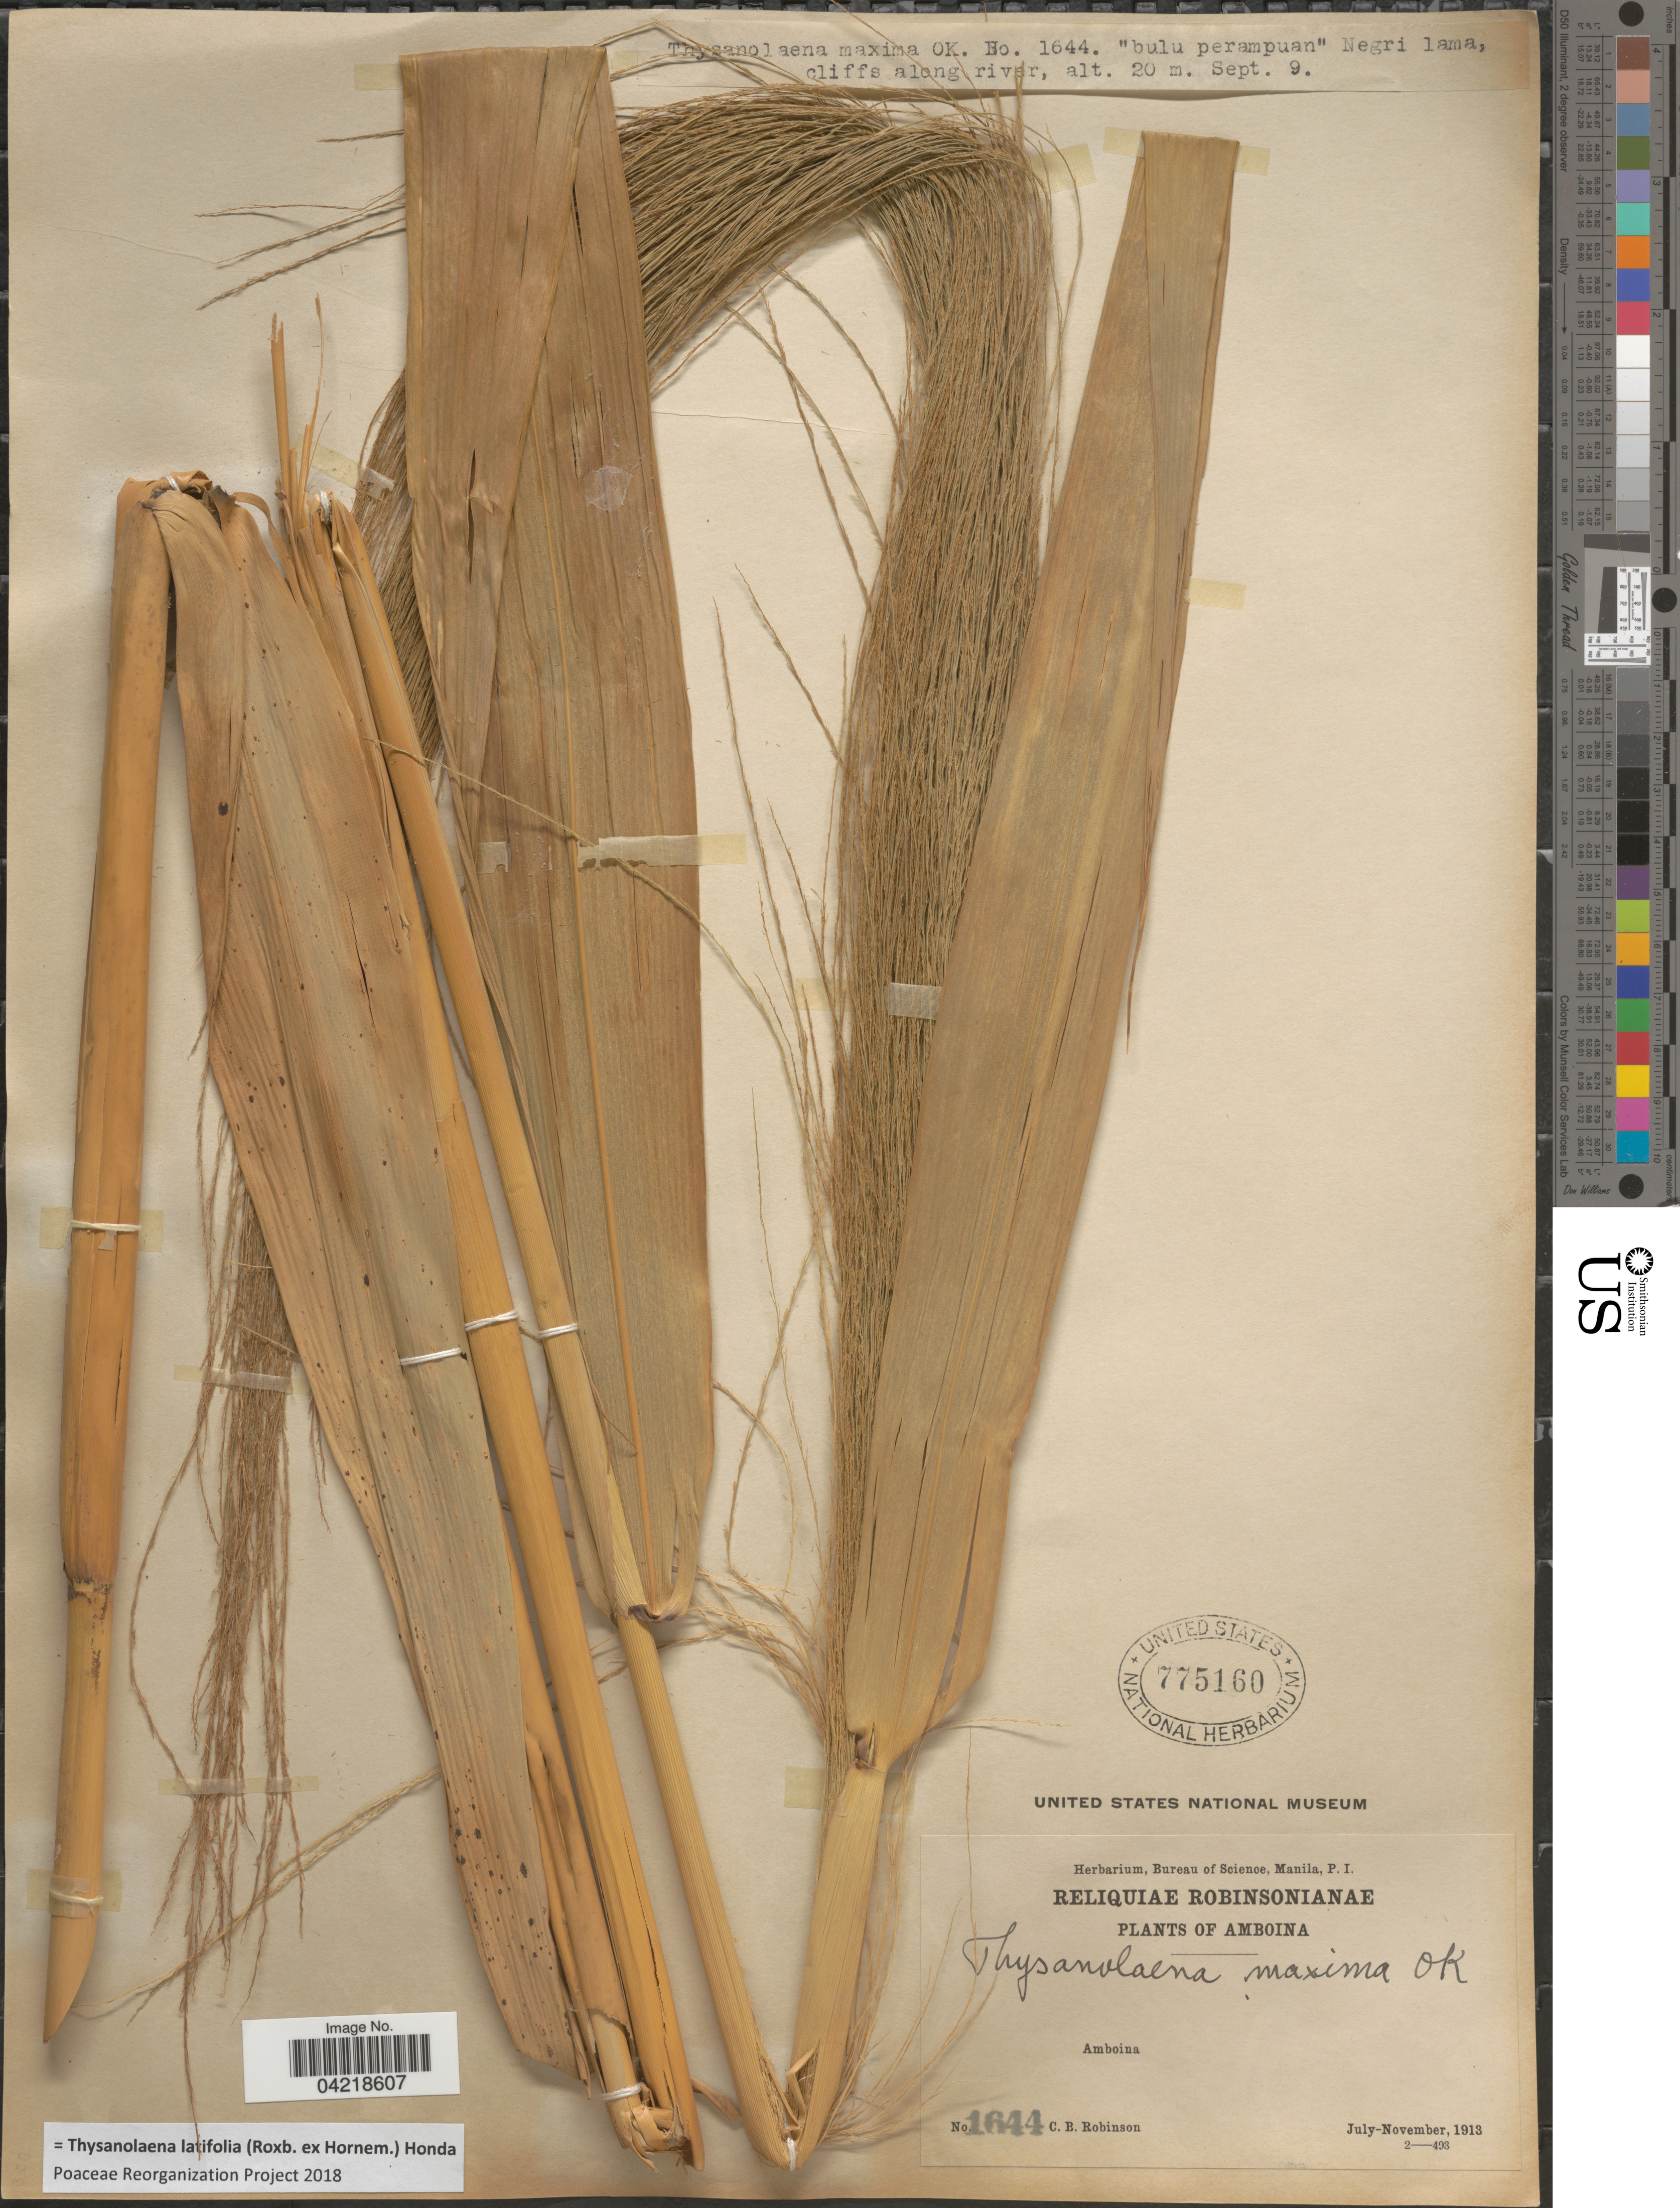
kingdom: Plantae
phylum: Tracheophyta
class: Liliopsida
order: Poales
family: Poaceae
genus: Thysanolaena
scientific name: Thysanolaena latifolia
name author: (Roxb. ex Hornem.) Honda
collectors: C. Robinson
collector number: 1644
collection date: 1913-07/1913-11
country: Indonesia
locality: Amboina.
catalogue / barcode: US 775160